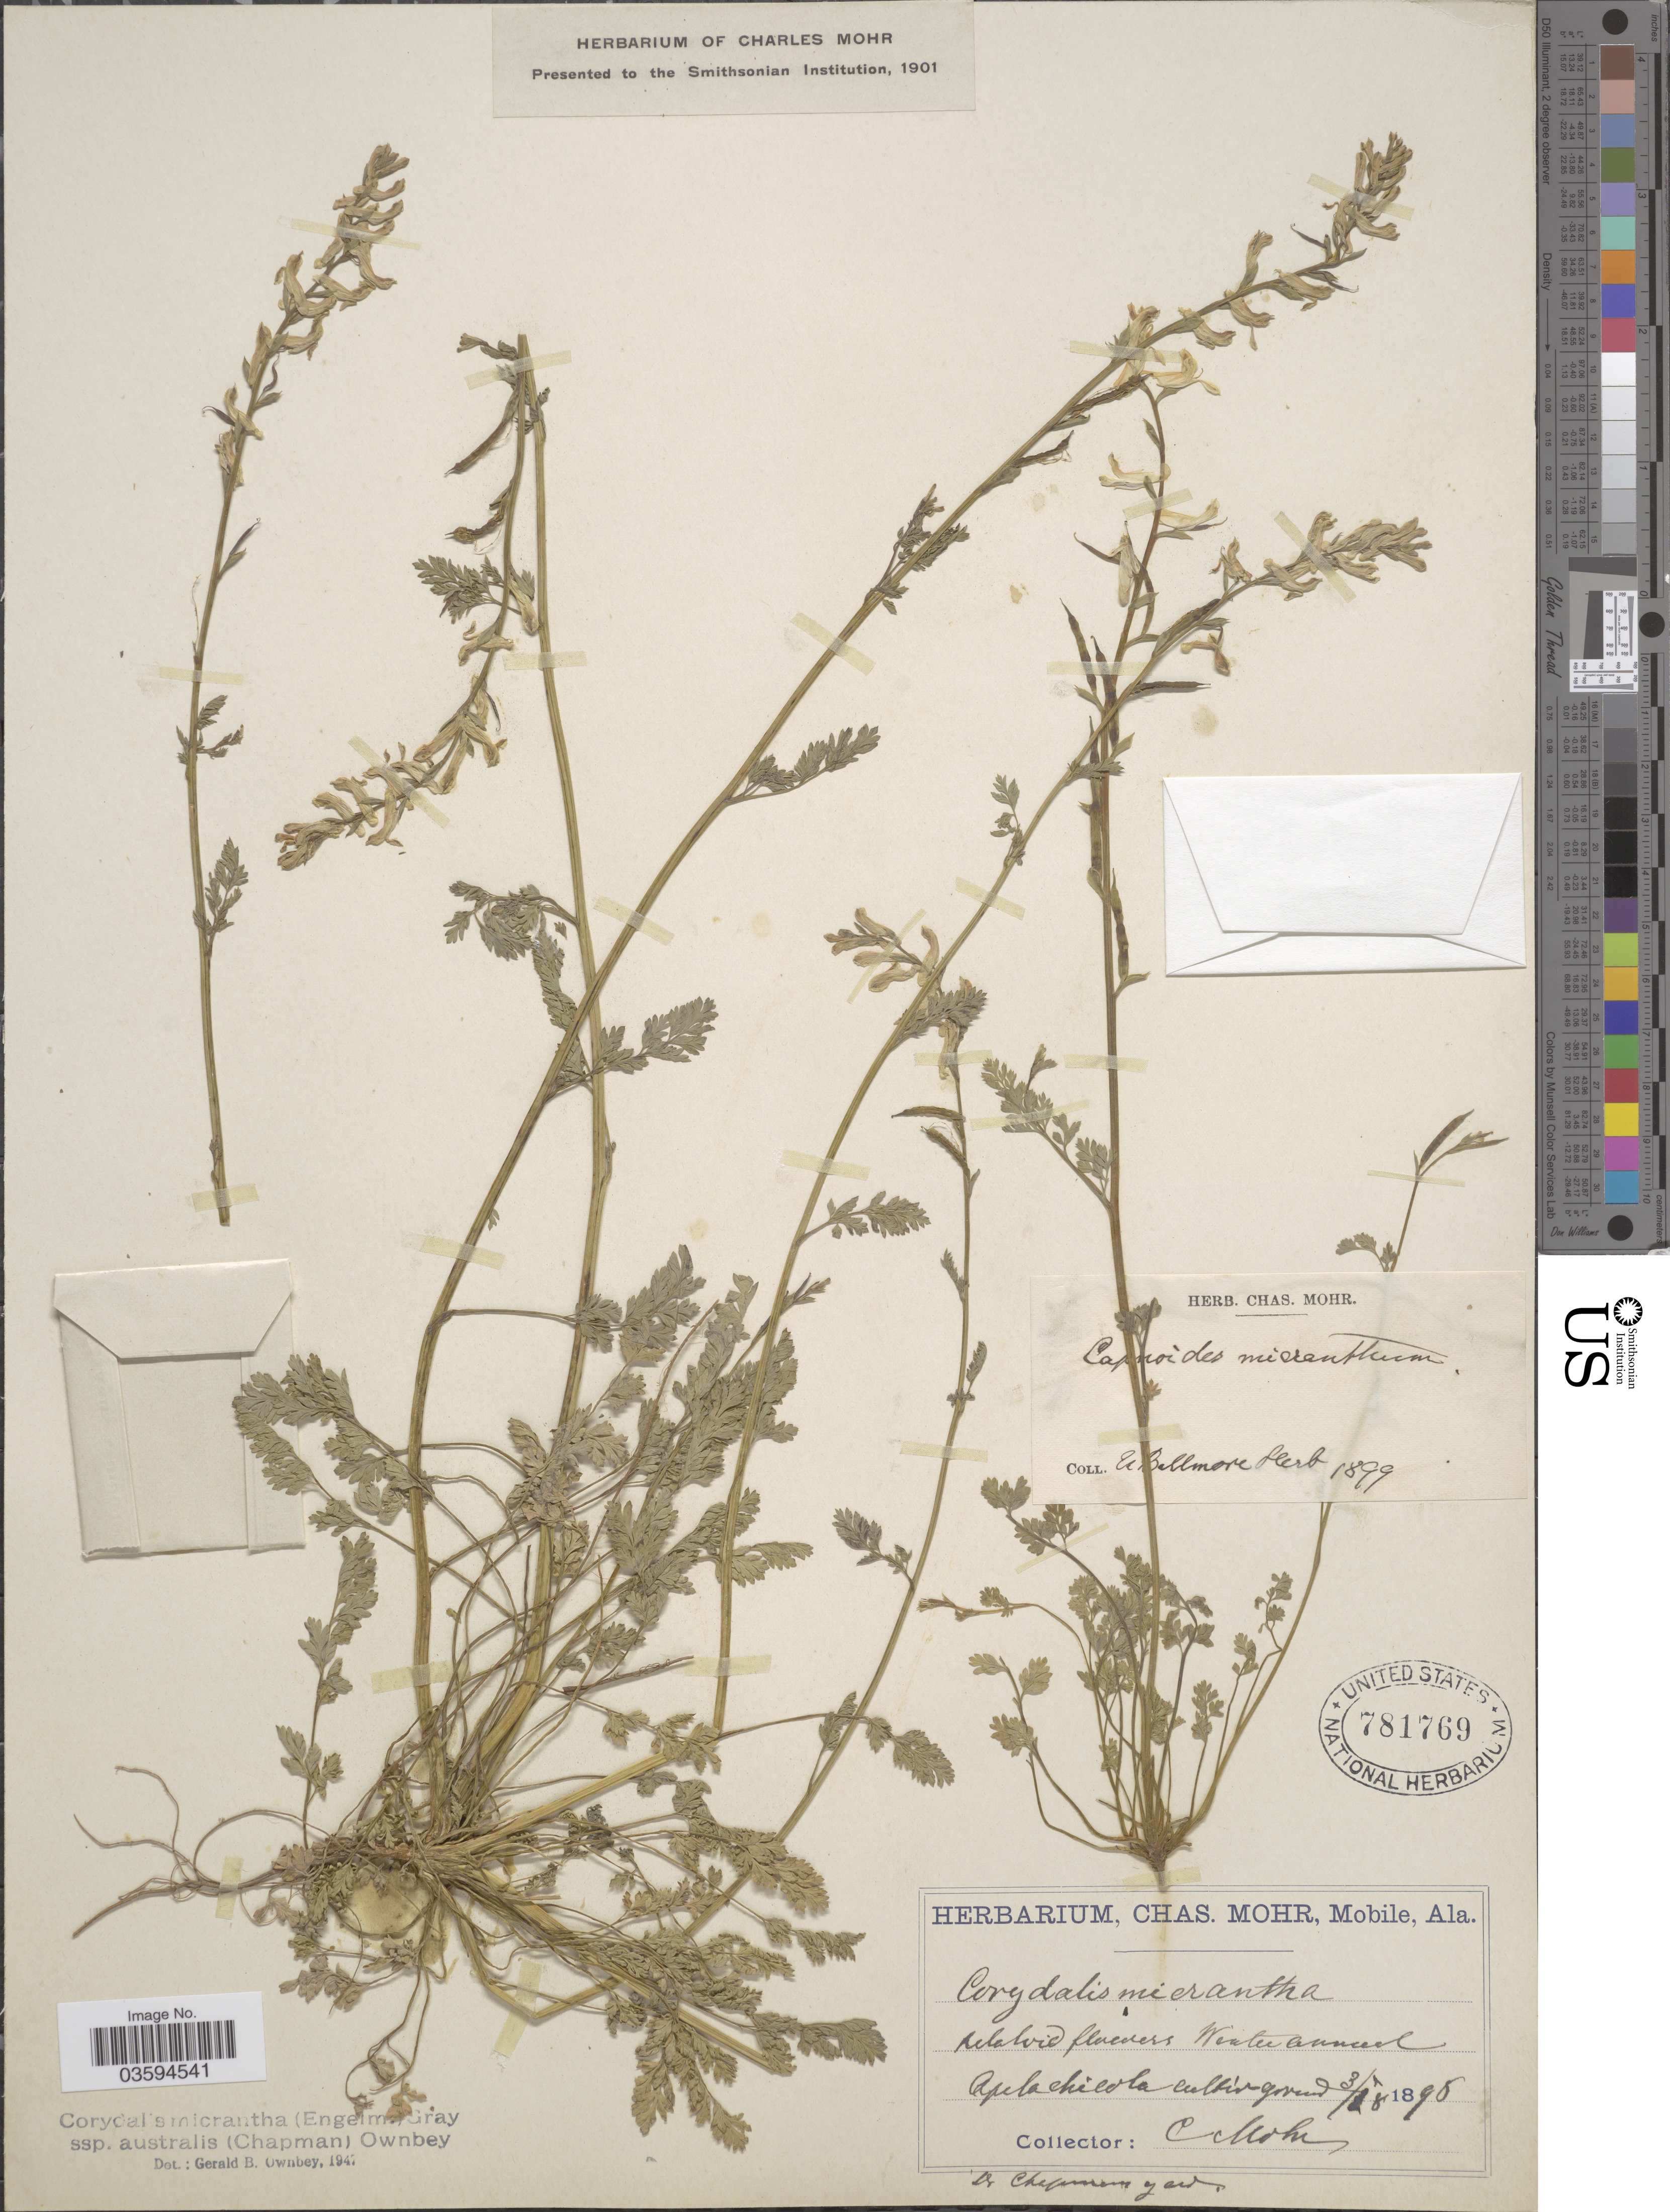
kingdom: Plantae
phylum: Tracheophyta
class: Magnoliopsida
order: Ranunculales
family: Papaveraceae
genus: Corydalis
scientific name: Corydalis micrantha subsp. australis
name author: (Chapm.) G.B. Ownbey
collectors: Mohr, C. T. (herbarium)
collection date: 1898-03-18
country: United States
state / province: Florida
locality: Apalachicola.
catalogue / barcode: US 781769